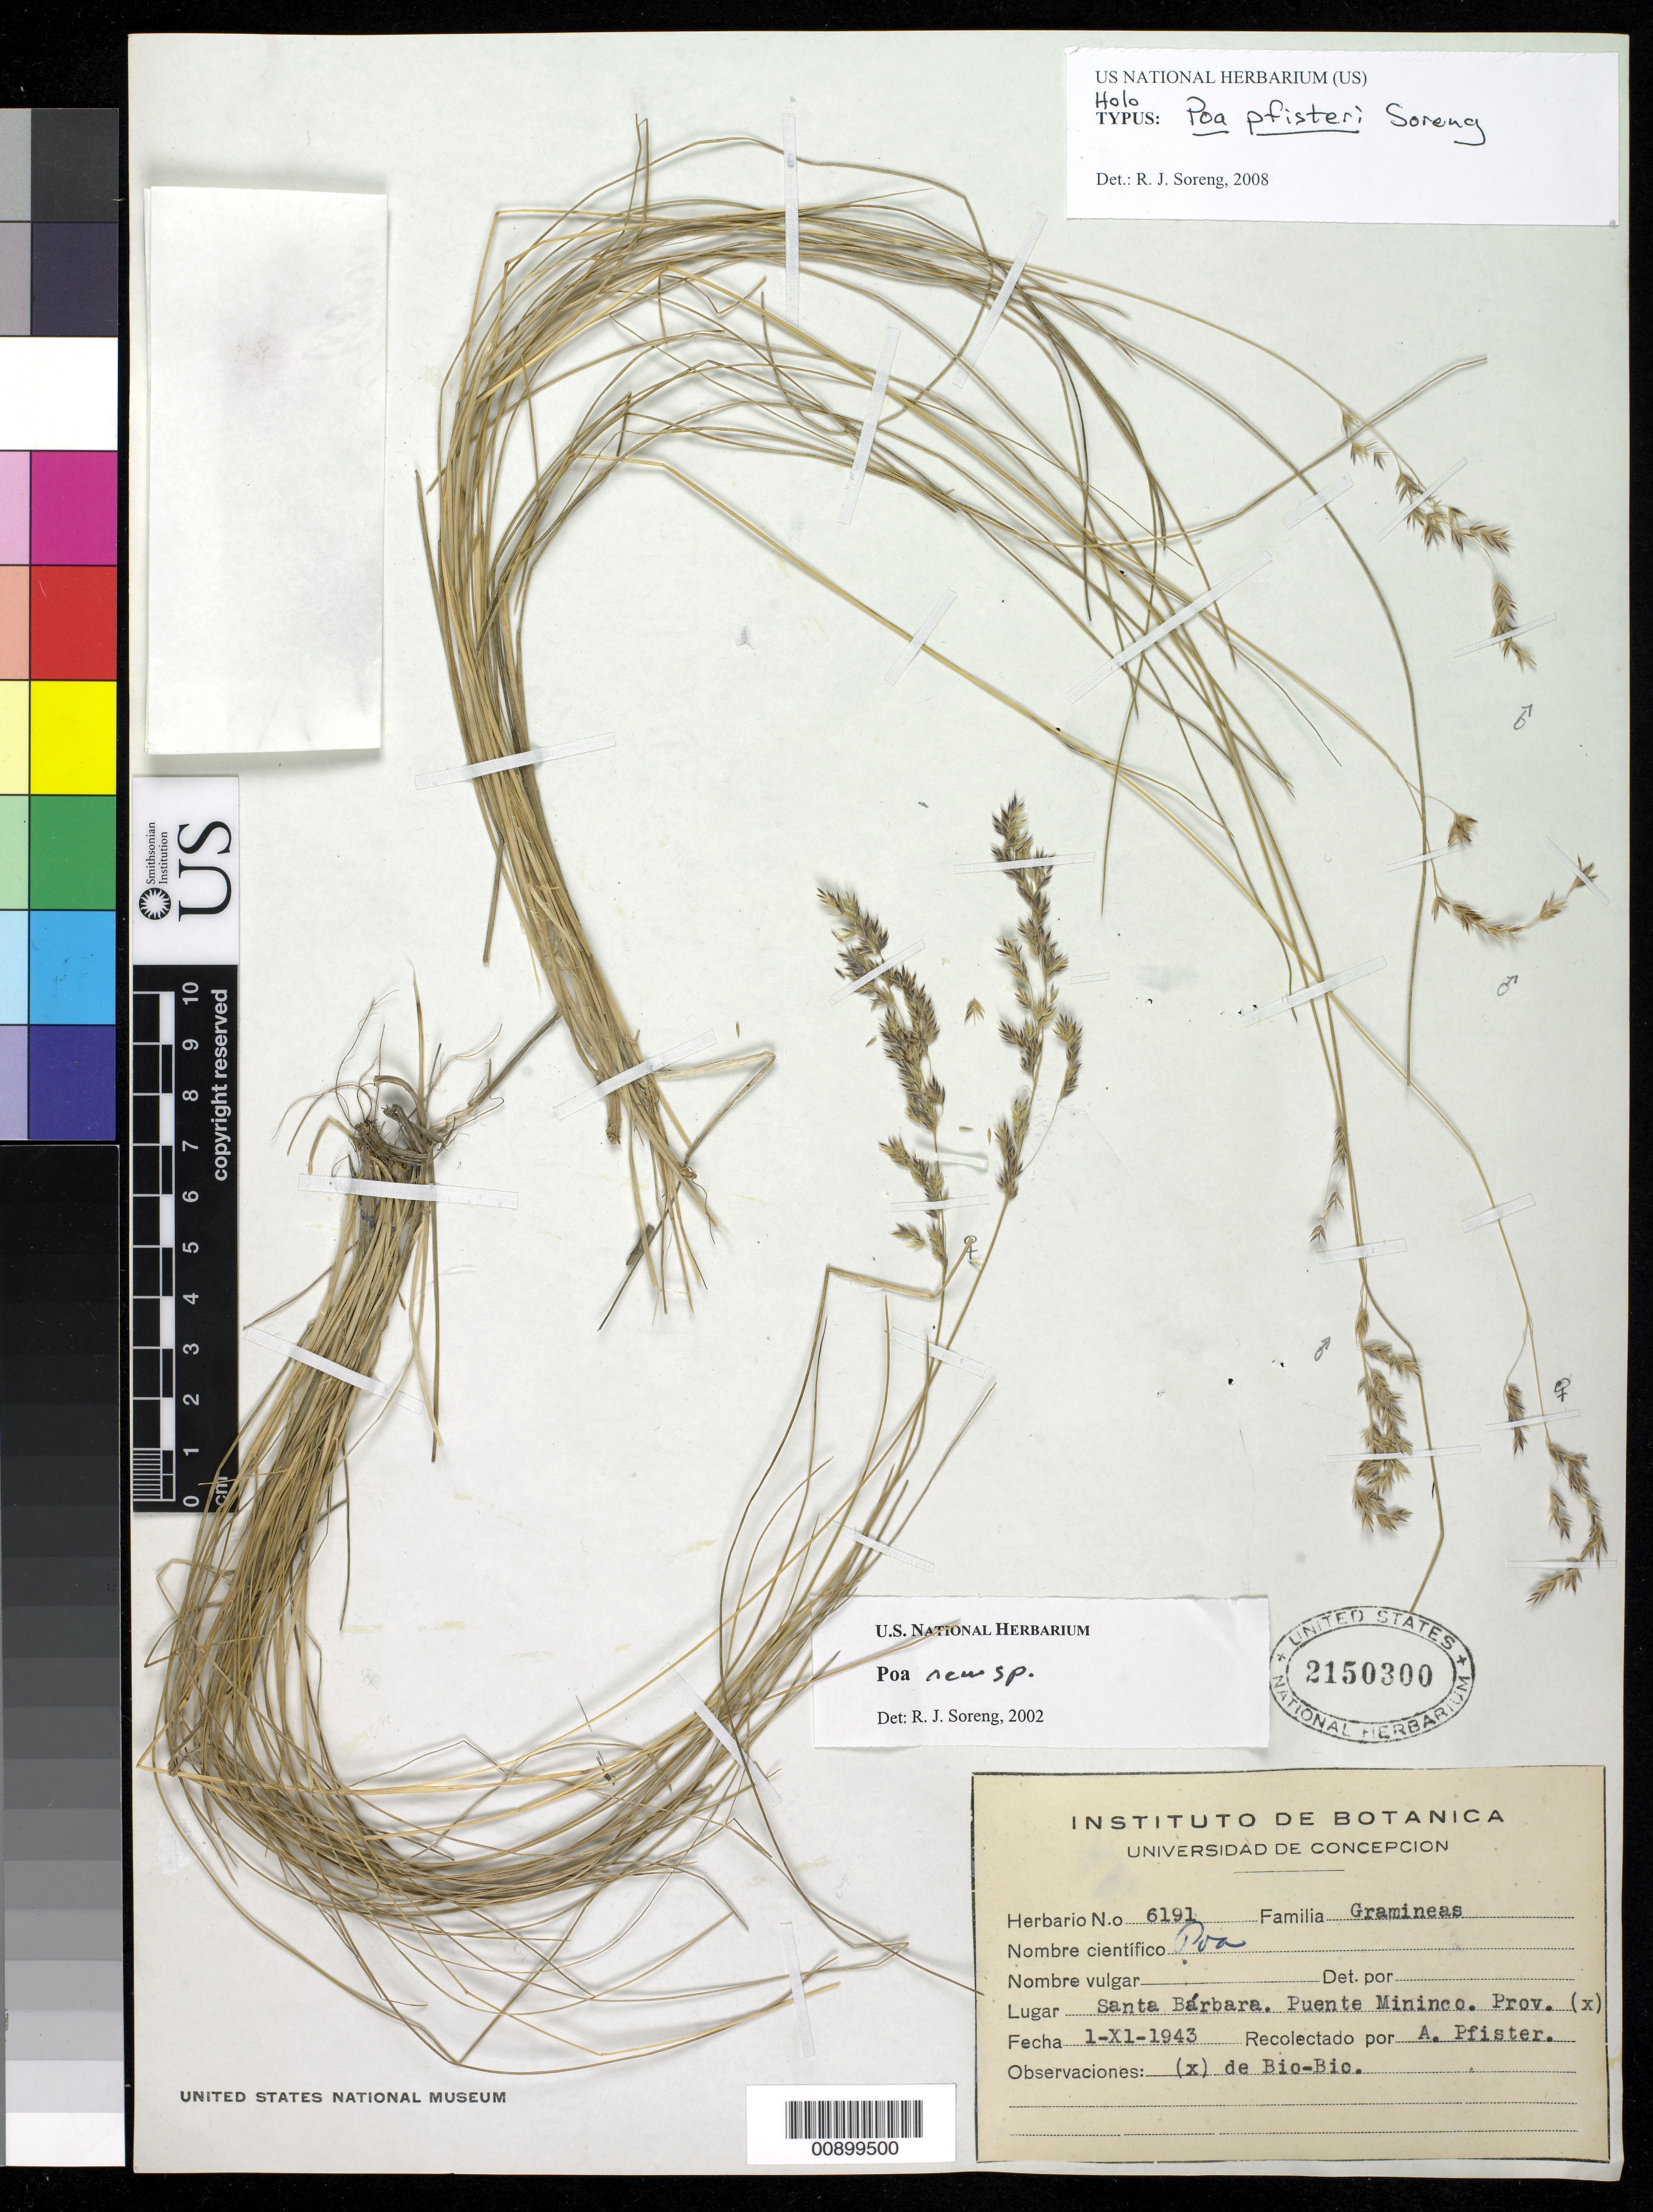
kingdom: Plantae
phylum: Tracheophyta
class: Liliopsida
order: Poales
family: Poaceae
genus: Poa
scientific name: Poa pfisteri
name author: Soreng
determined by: Soreng, Robert J., Research Associate (BOT), Smithsonian Institution - National Museum of Natural History (UNITED STATES)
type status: Holotype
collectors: A. Pfister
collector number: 6191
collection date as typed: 01 Nov 1943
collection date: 1943-11-01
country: Argentina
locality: Lugar Santa Bárbara. Puente Mininco. Prov.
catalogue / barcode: US 2150300